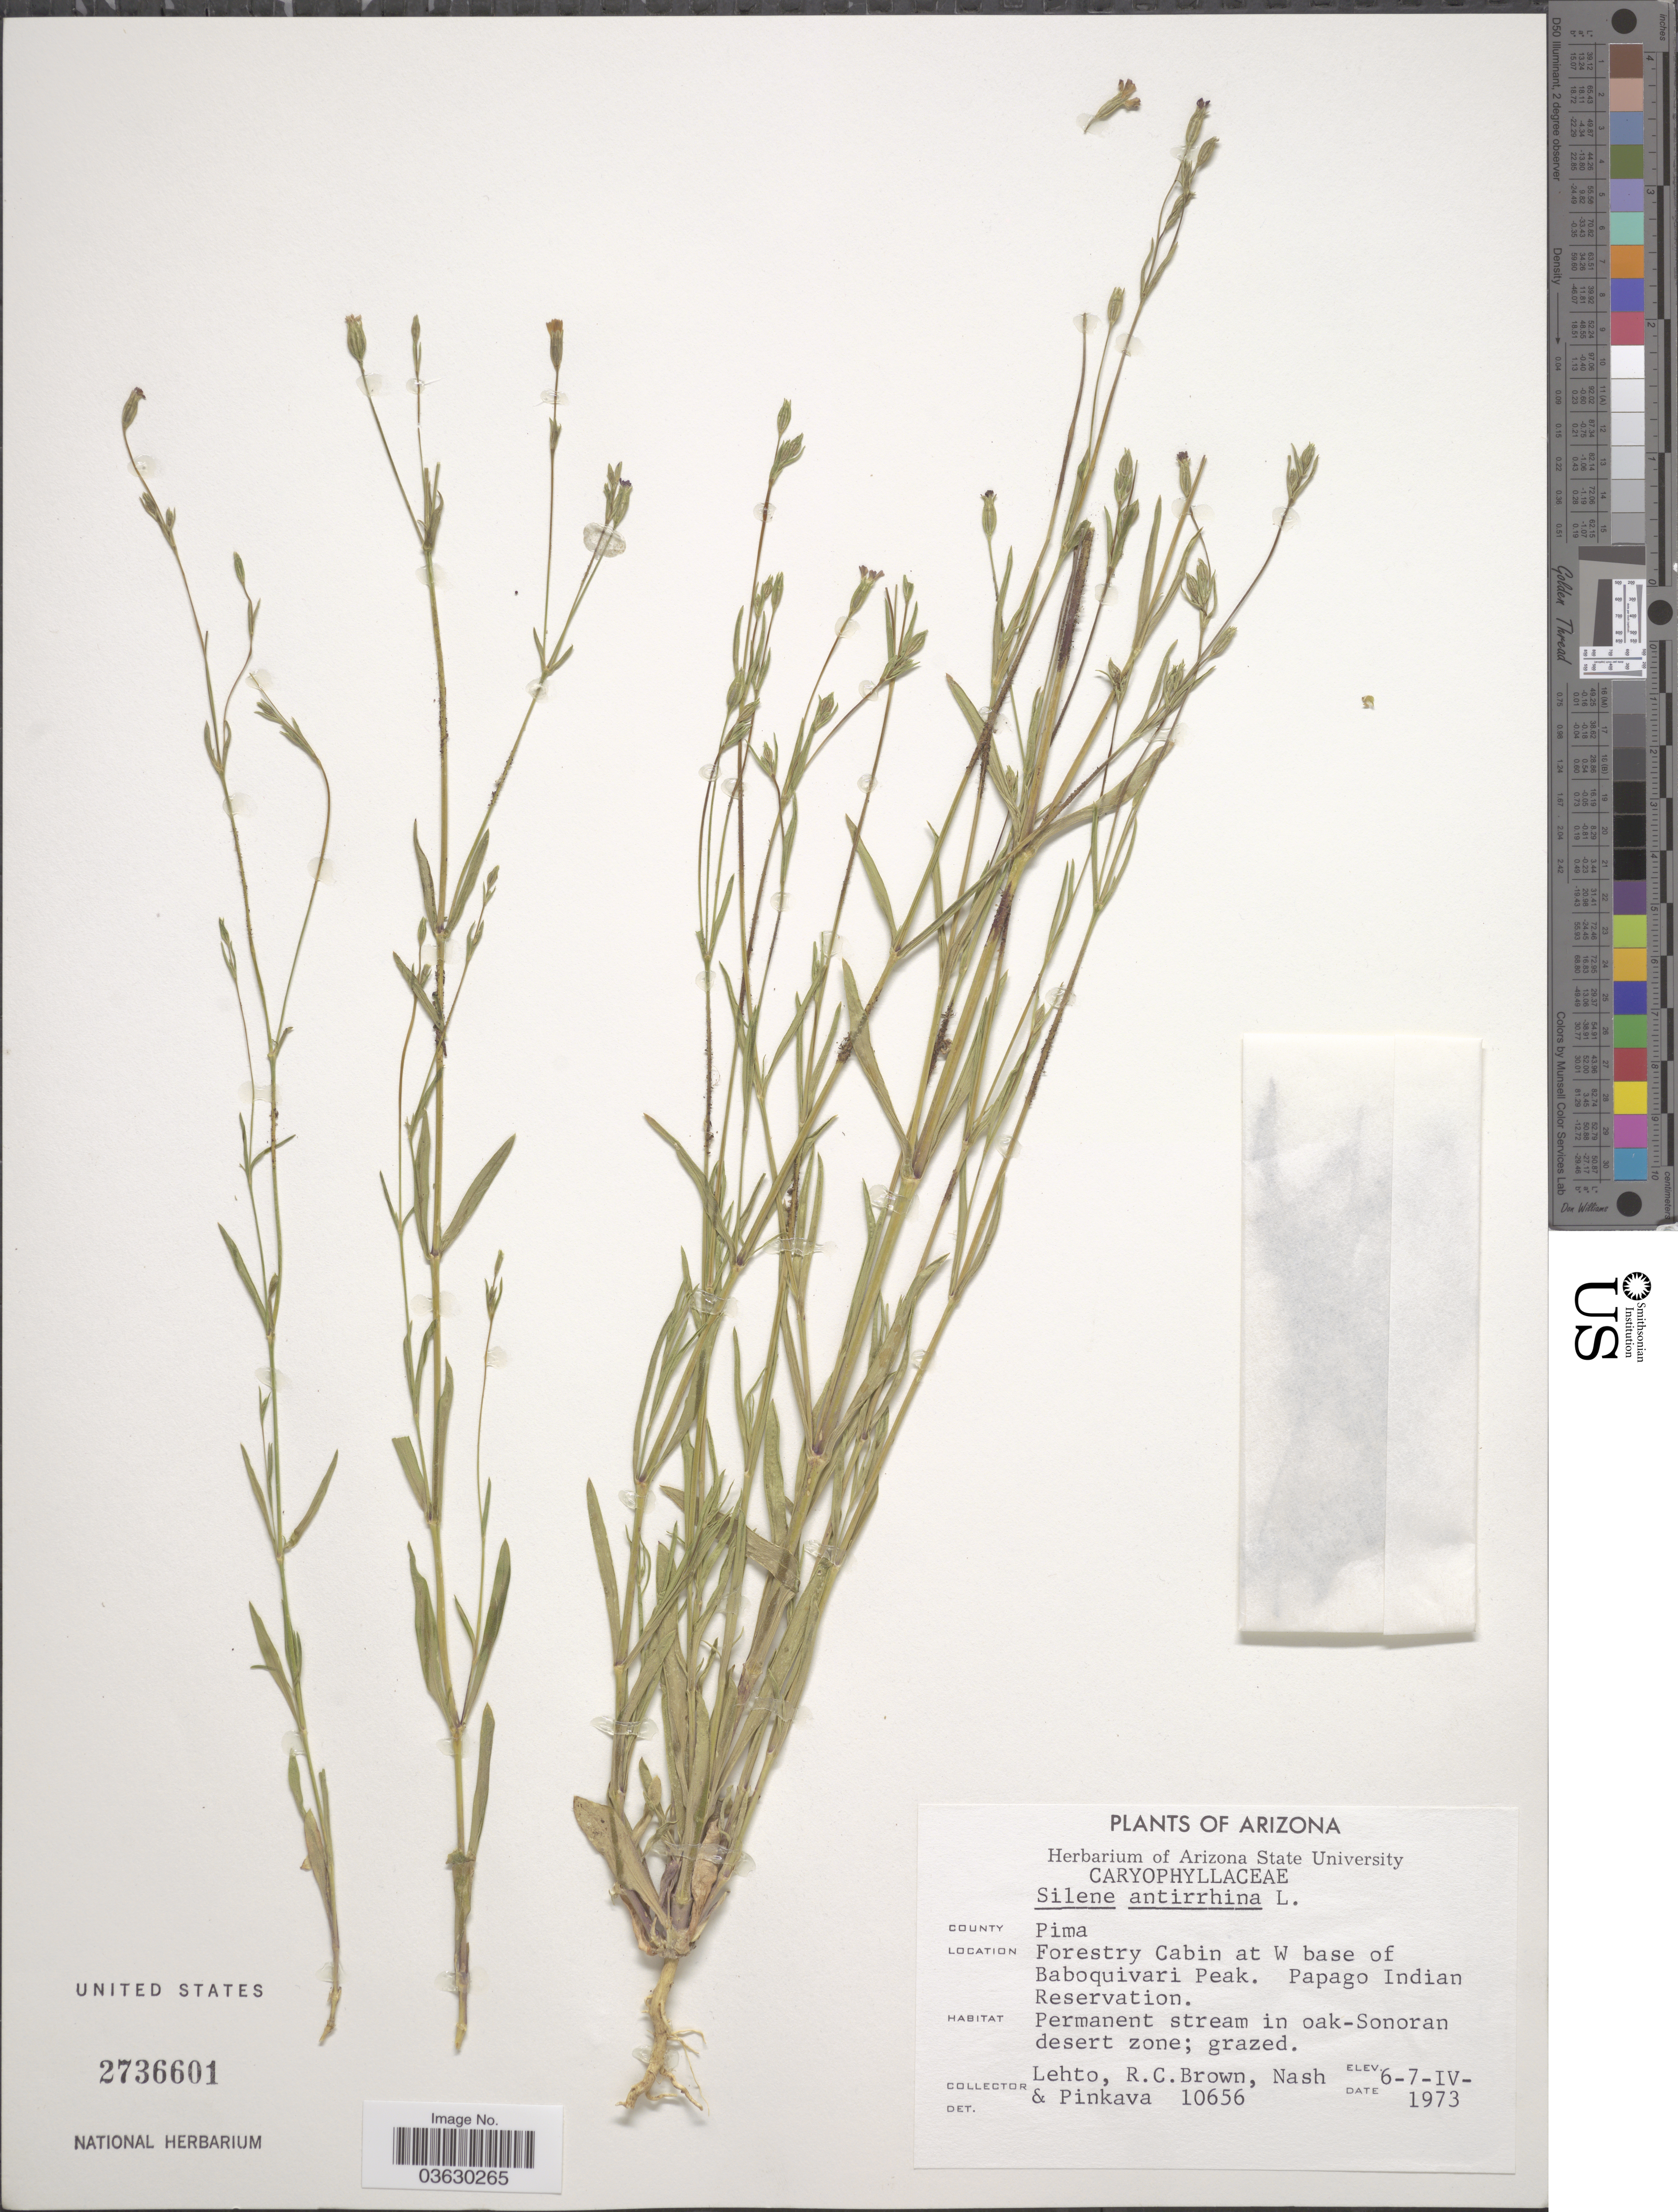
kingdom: Plantae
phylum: Tracheophyta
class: Magnoliopsida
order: Caryophyllales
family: Caryophyllaceae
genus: Silene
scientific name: Silene antirrhina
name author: L.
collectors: -. Lehto, R. C. Brown, -- Nash & -. Pinkava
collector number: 10656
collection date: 1973-04-06/1973-04-07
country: United States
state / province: Arizona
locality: County Pima. Forestry Cabin at W base of Baboquivari Peak. Papago Indian Reservation.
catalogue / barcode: US 2736601